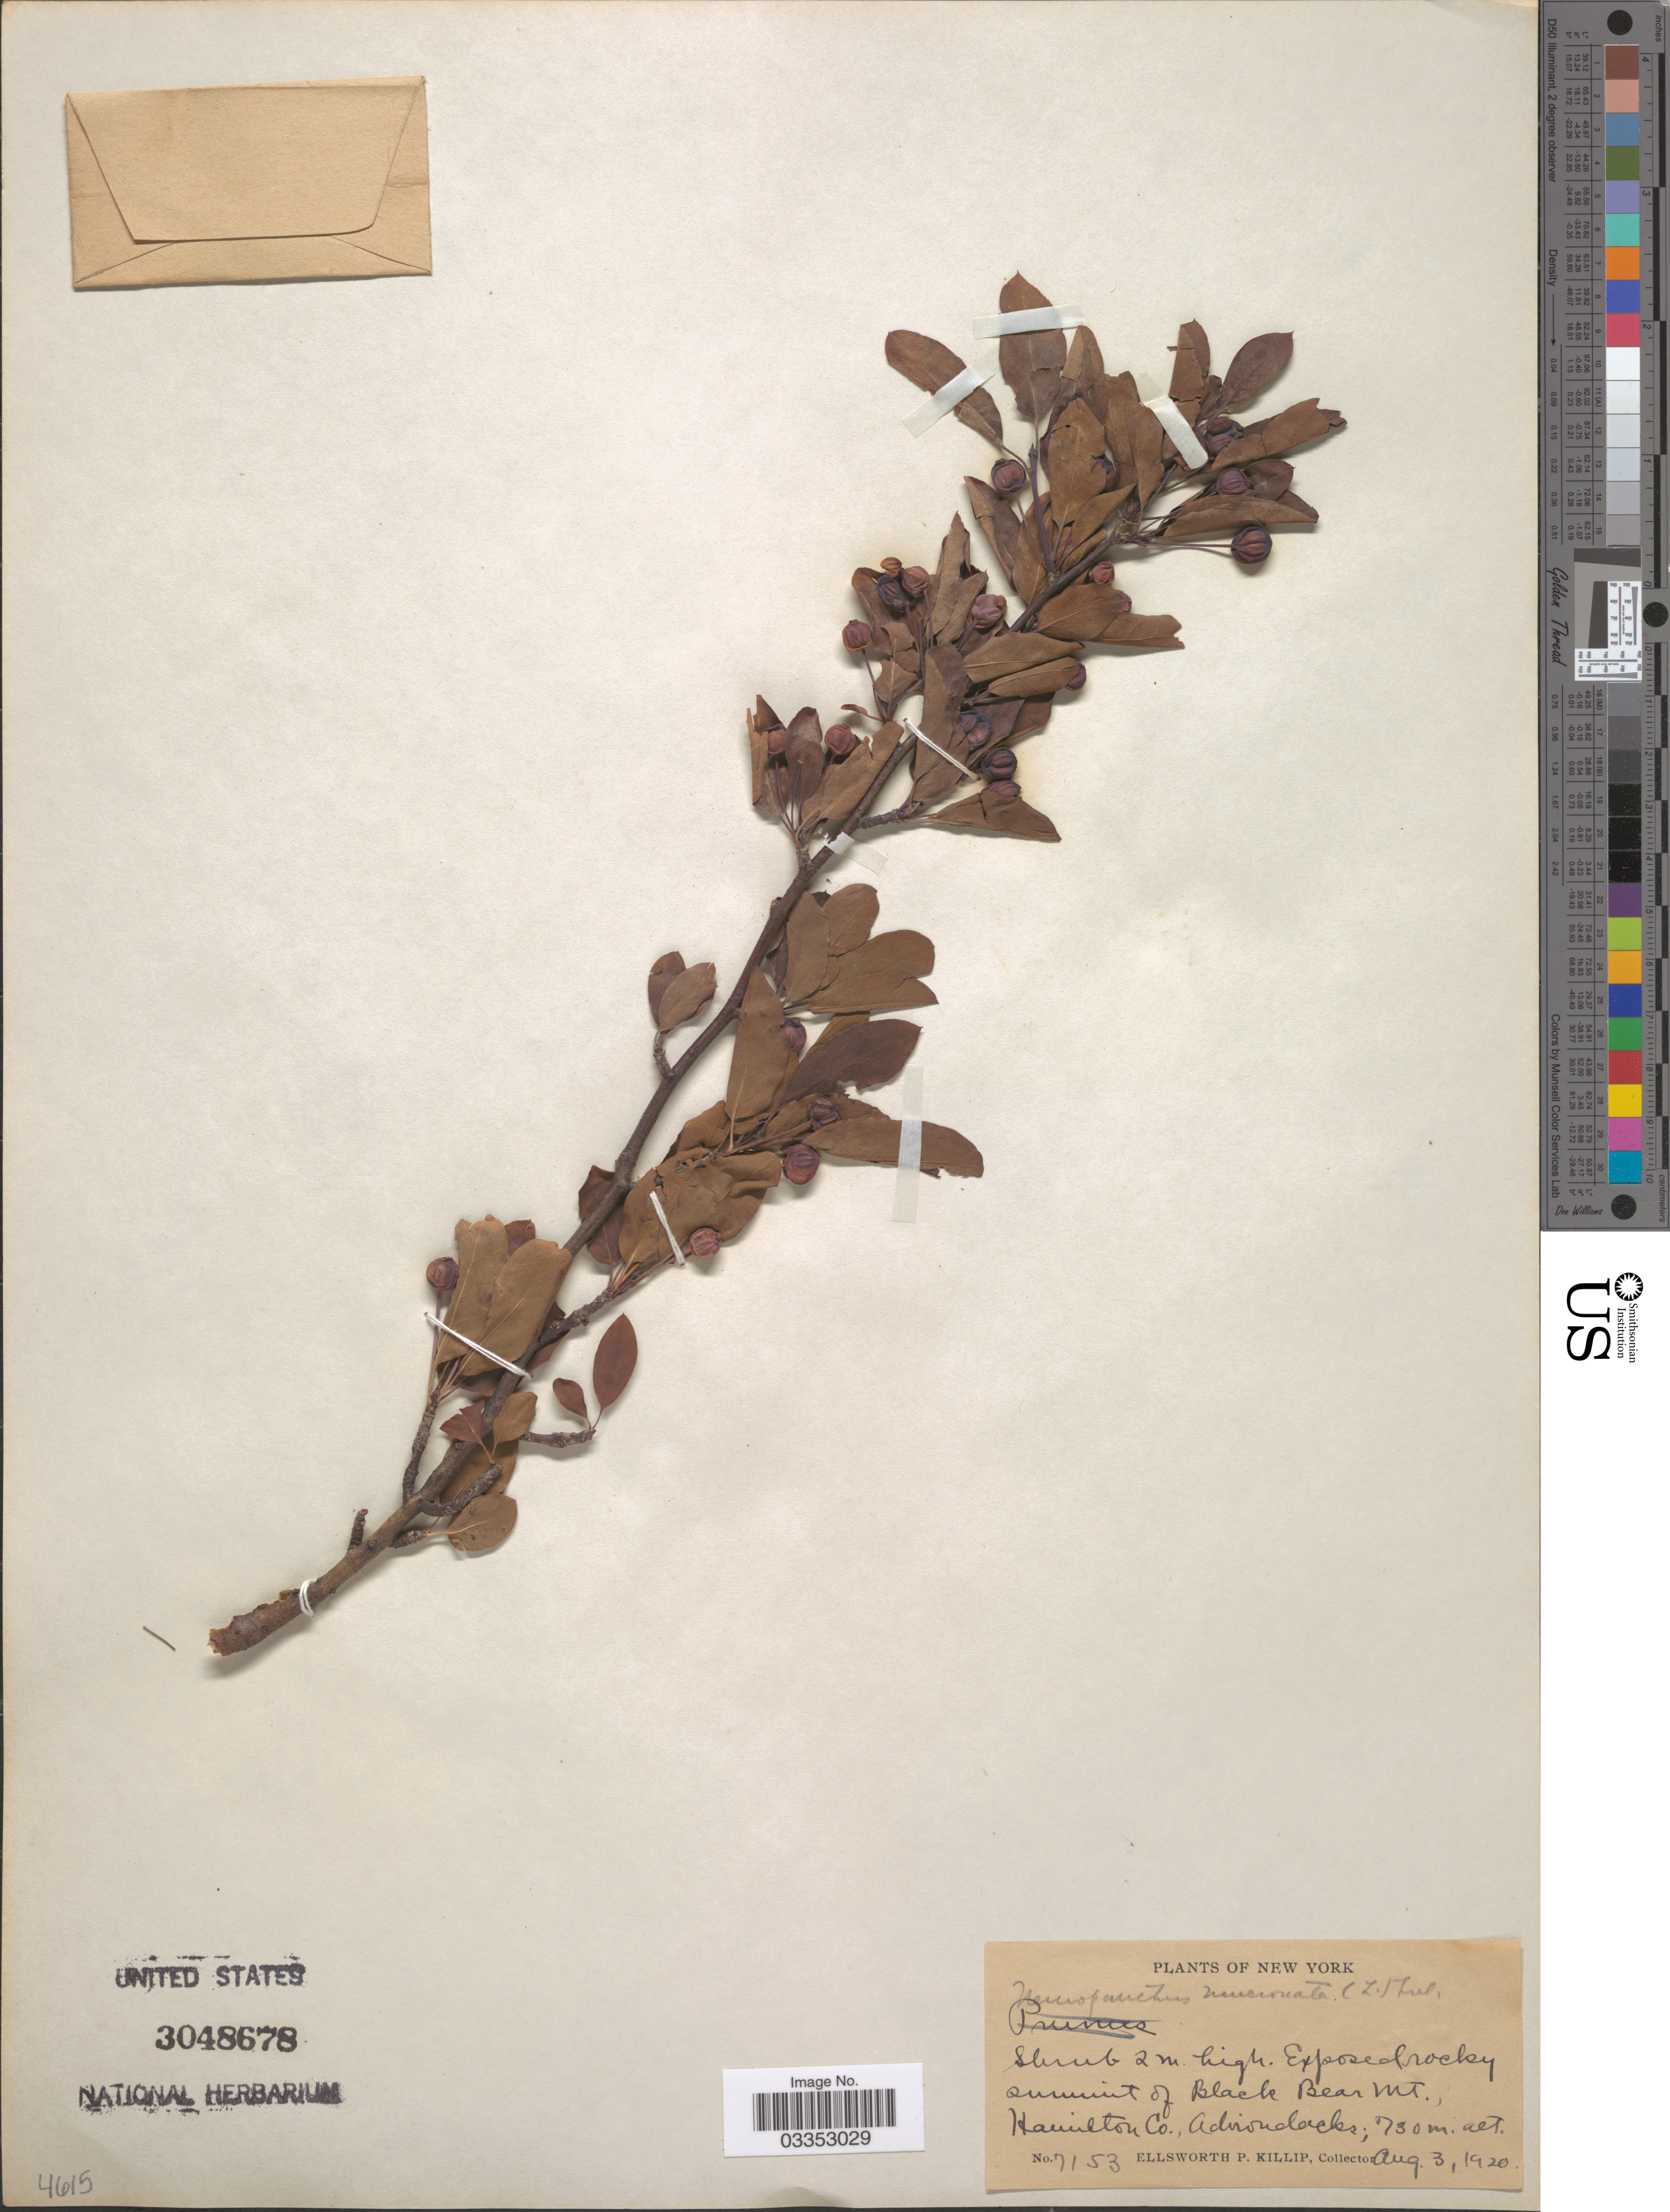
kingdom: Plantae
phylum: Tracheophyta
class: Magnoliopsida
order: Aquifoliales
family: Aquifoliaceae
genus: Nemopanthus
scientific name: Nemopanthus mucronatus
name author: (L.) Trel.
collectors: E. P. Killip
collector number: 7153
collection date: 1920-08-03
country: United States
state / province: New York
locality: Exposed rocky summit of Black Bear Mt. Hamilton Co., Adirondacks.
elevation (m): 730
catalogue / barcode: US 3048678